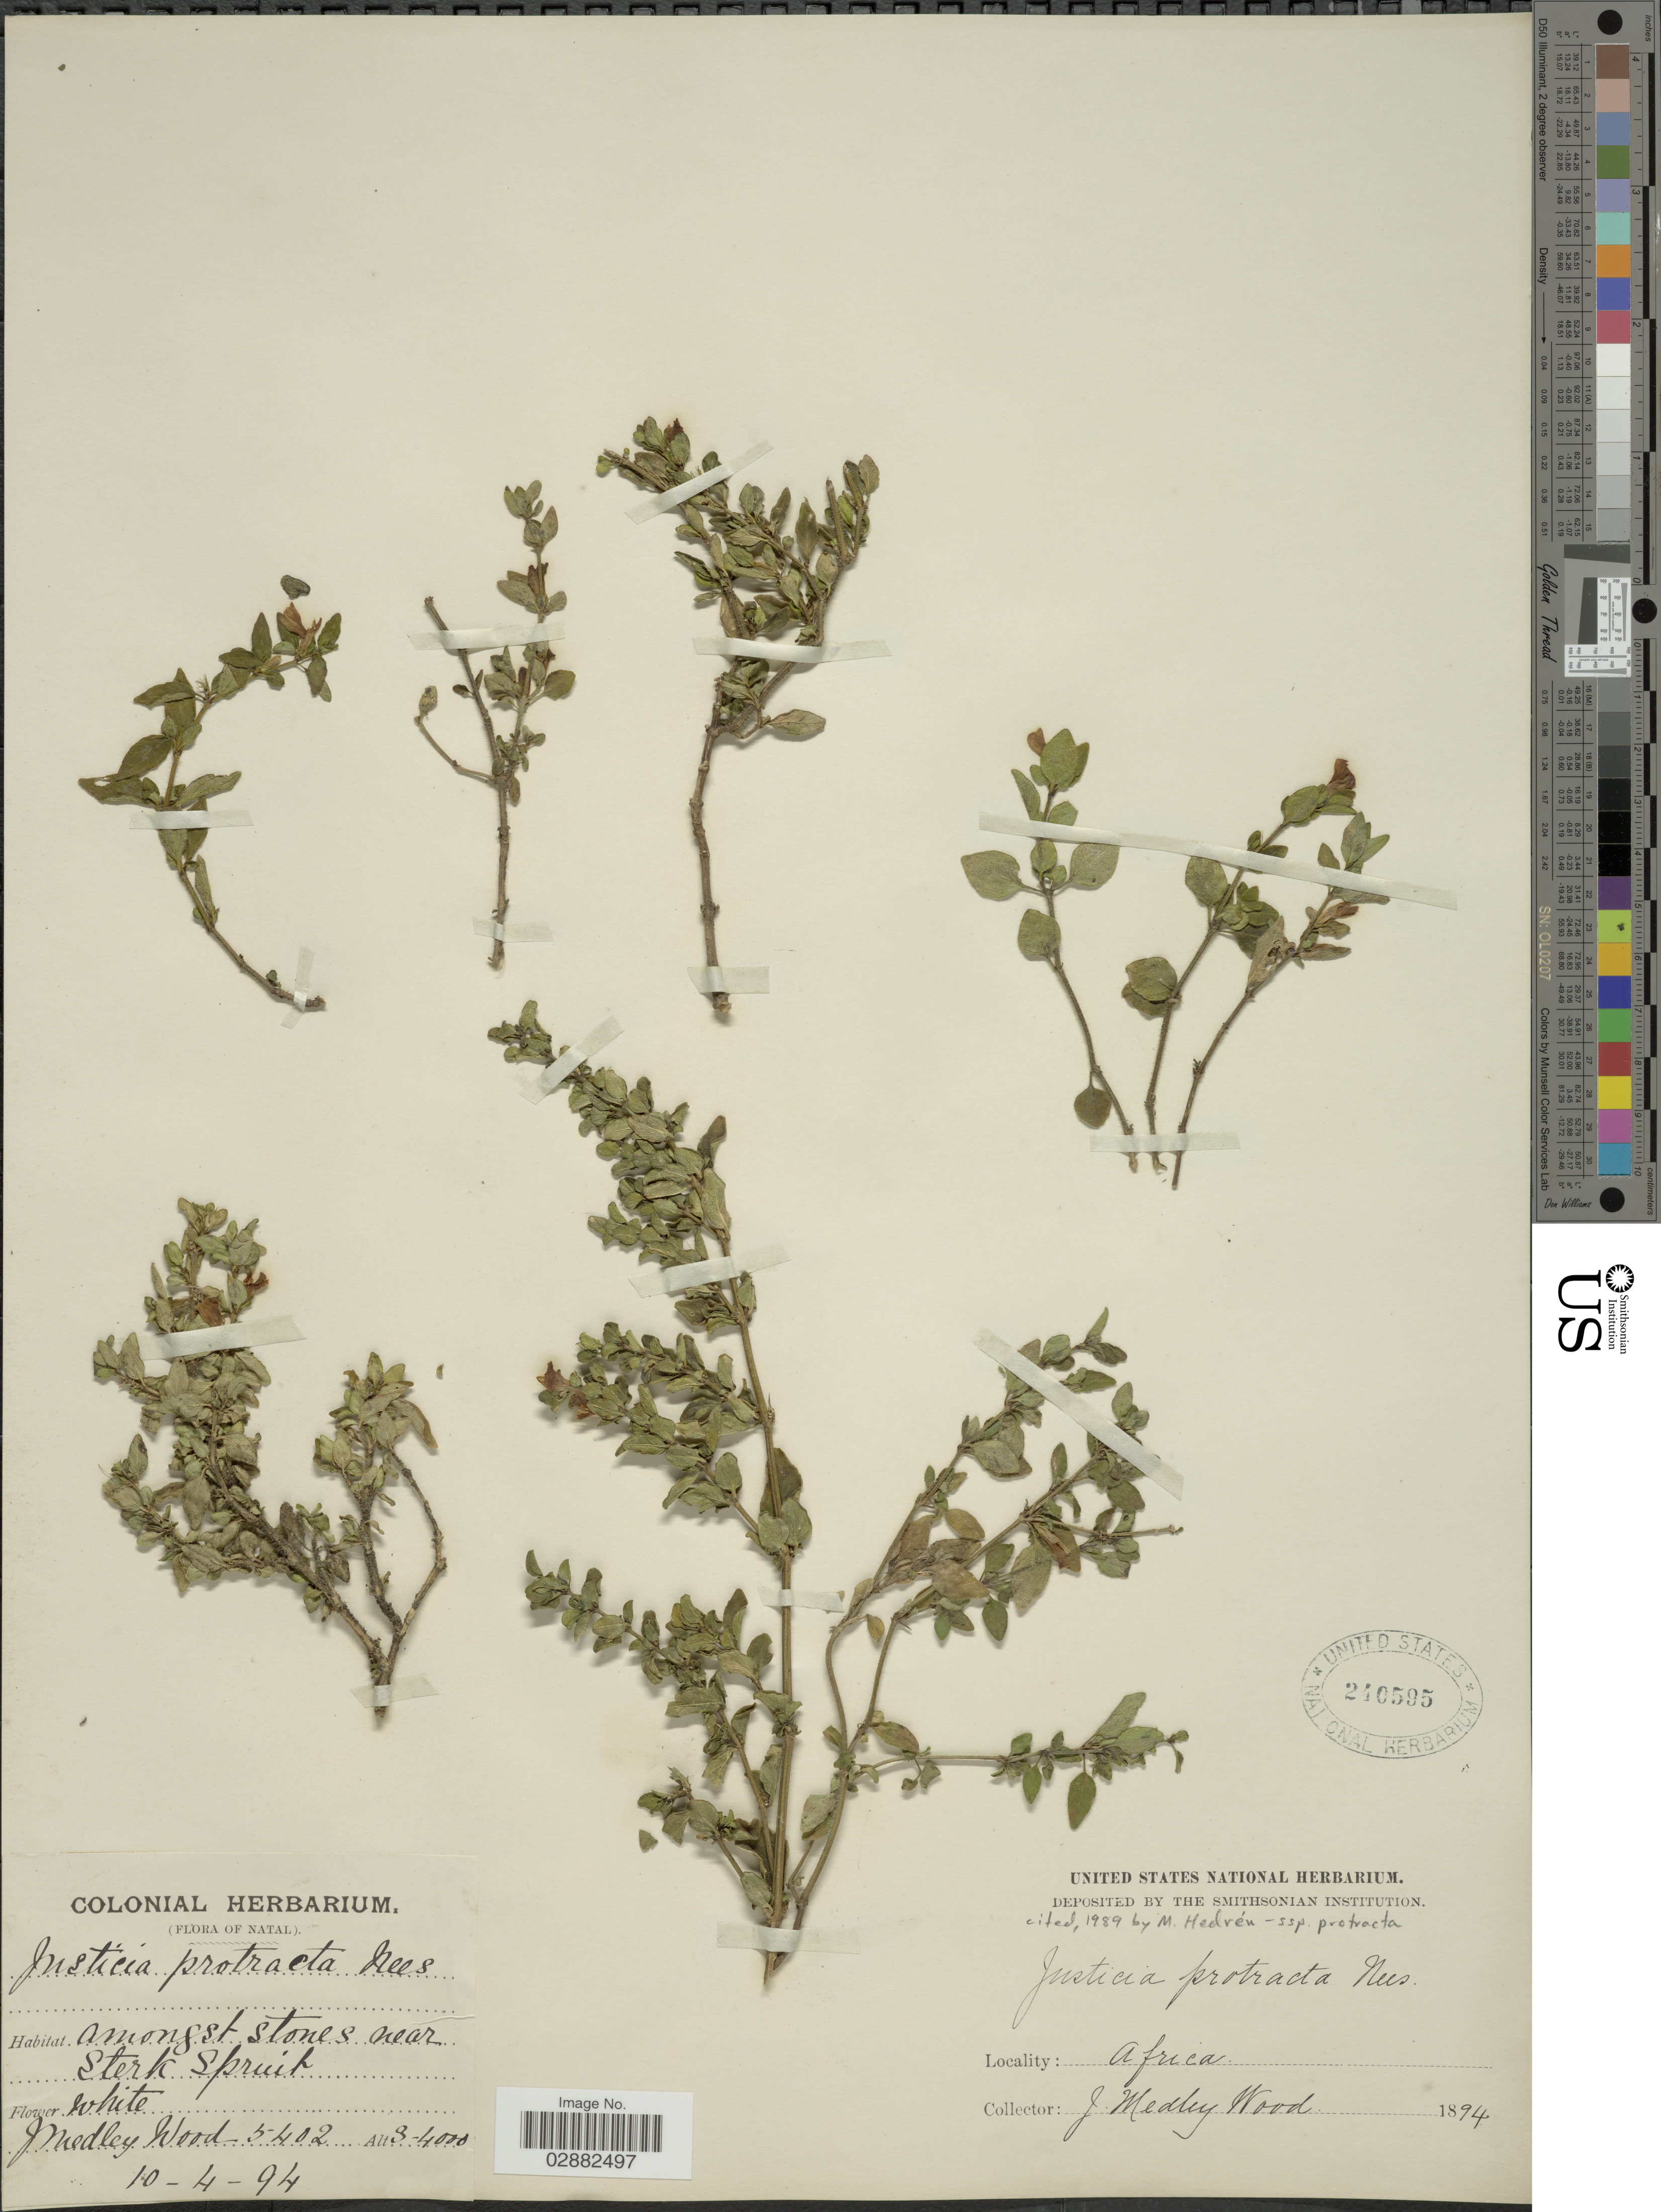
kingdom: Plantae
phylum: Tracheophyta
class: Magnoliopsida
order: Lamiales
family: Acanthaceae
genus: Justicia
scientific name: Justicia protracta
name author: (Nees) T. Anderson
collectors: J. Medley Wood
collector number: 5402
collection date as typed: Transcribed d/m/y: 10/4/94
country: South Africa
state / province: KwaZulu-Natal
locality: Natal.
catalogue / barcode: US 240595